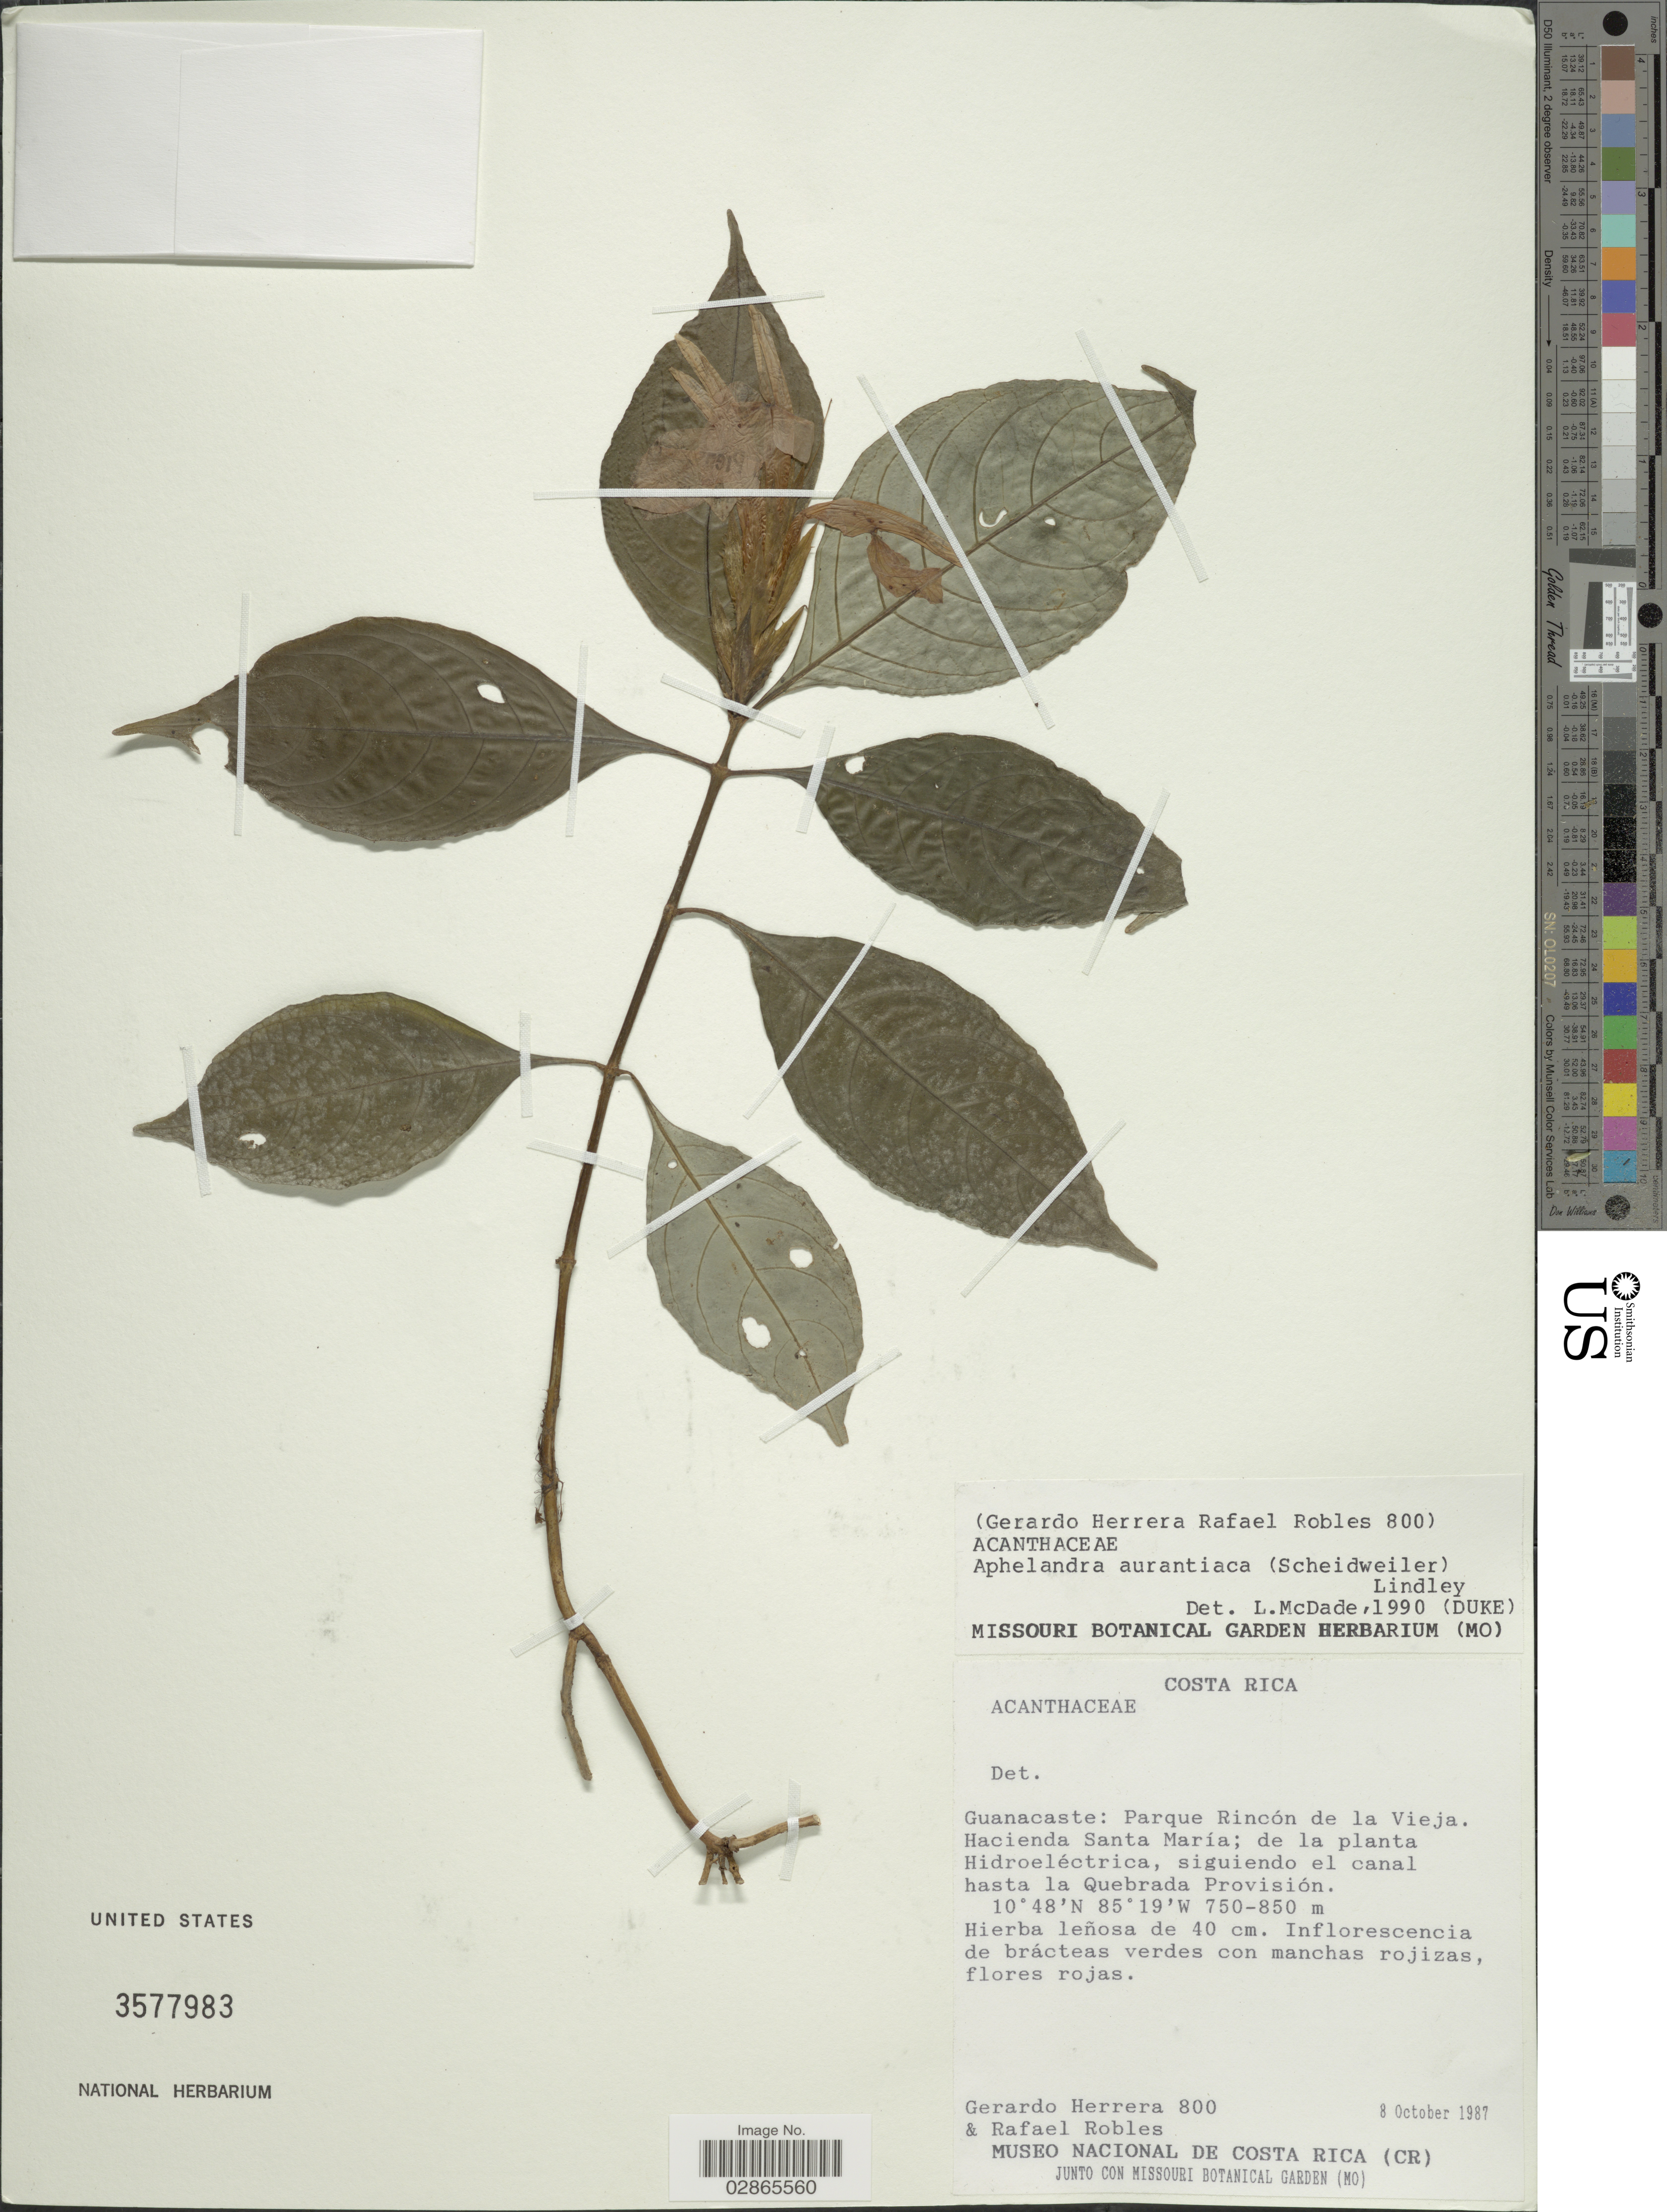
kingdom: Plantae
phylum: Tracheophyta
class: Magnoliopsida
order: Lamiales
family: Acanthaceae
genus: Aphelandra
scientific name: Aphelandra aurantiaca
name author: (Scheidw.) Lindl.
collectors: G. Herrera & R. Robles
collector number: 800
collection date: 1987-10-08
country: Costa Rica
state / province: Guanacaste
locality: Parque Rincón de la Vieja. Hacienda Santa María; de la planta Hidroeléctrica, siguiendo el canal hasta la Quebrada Provisión.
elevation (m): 750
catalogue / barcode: US 3577983